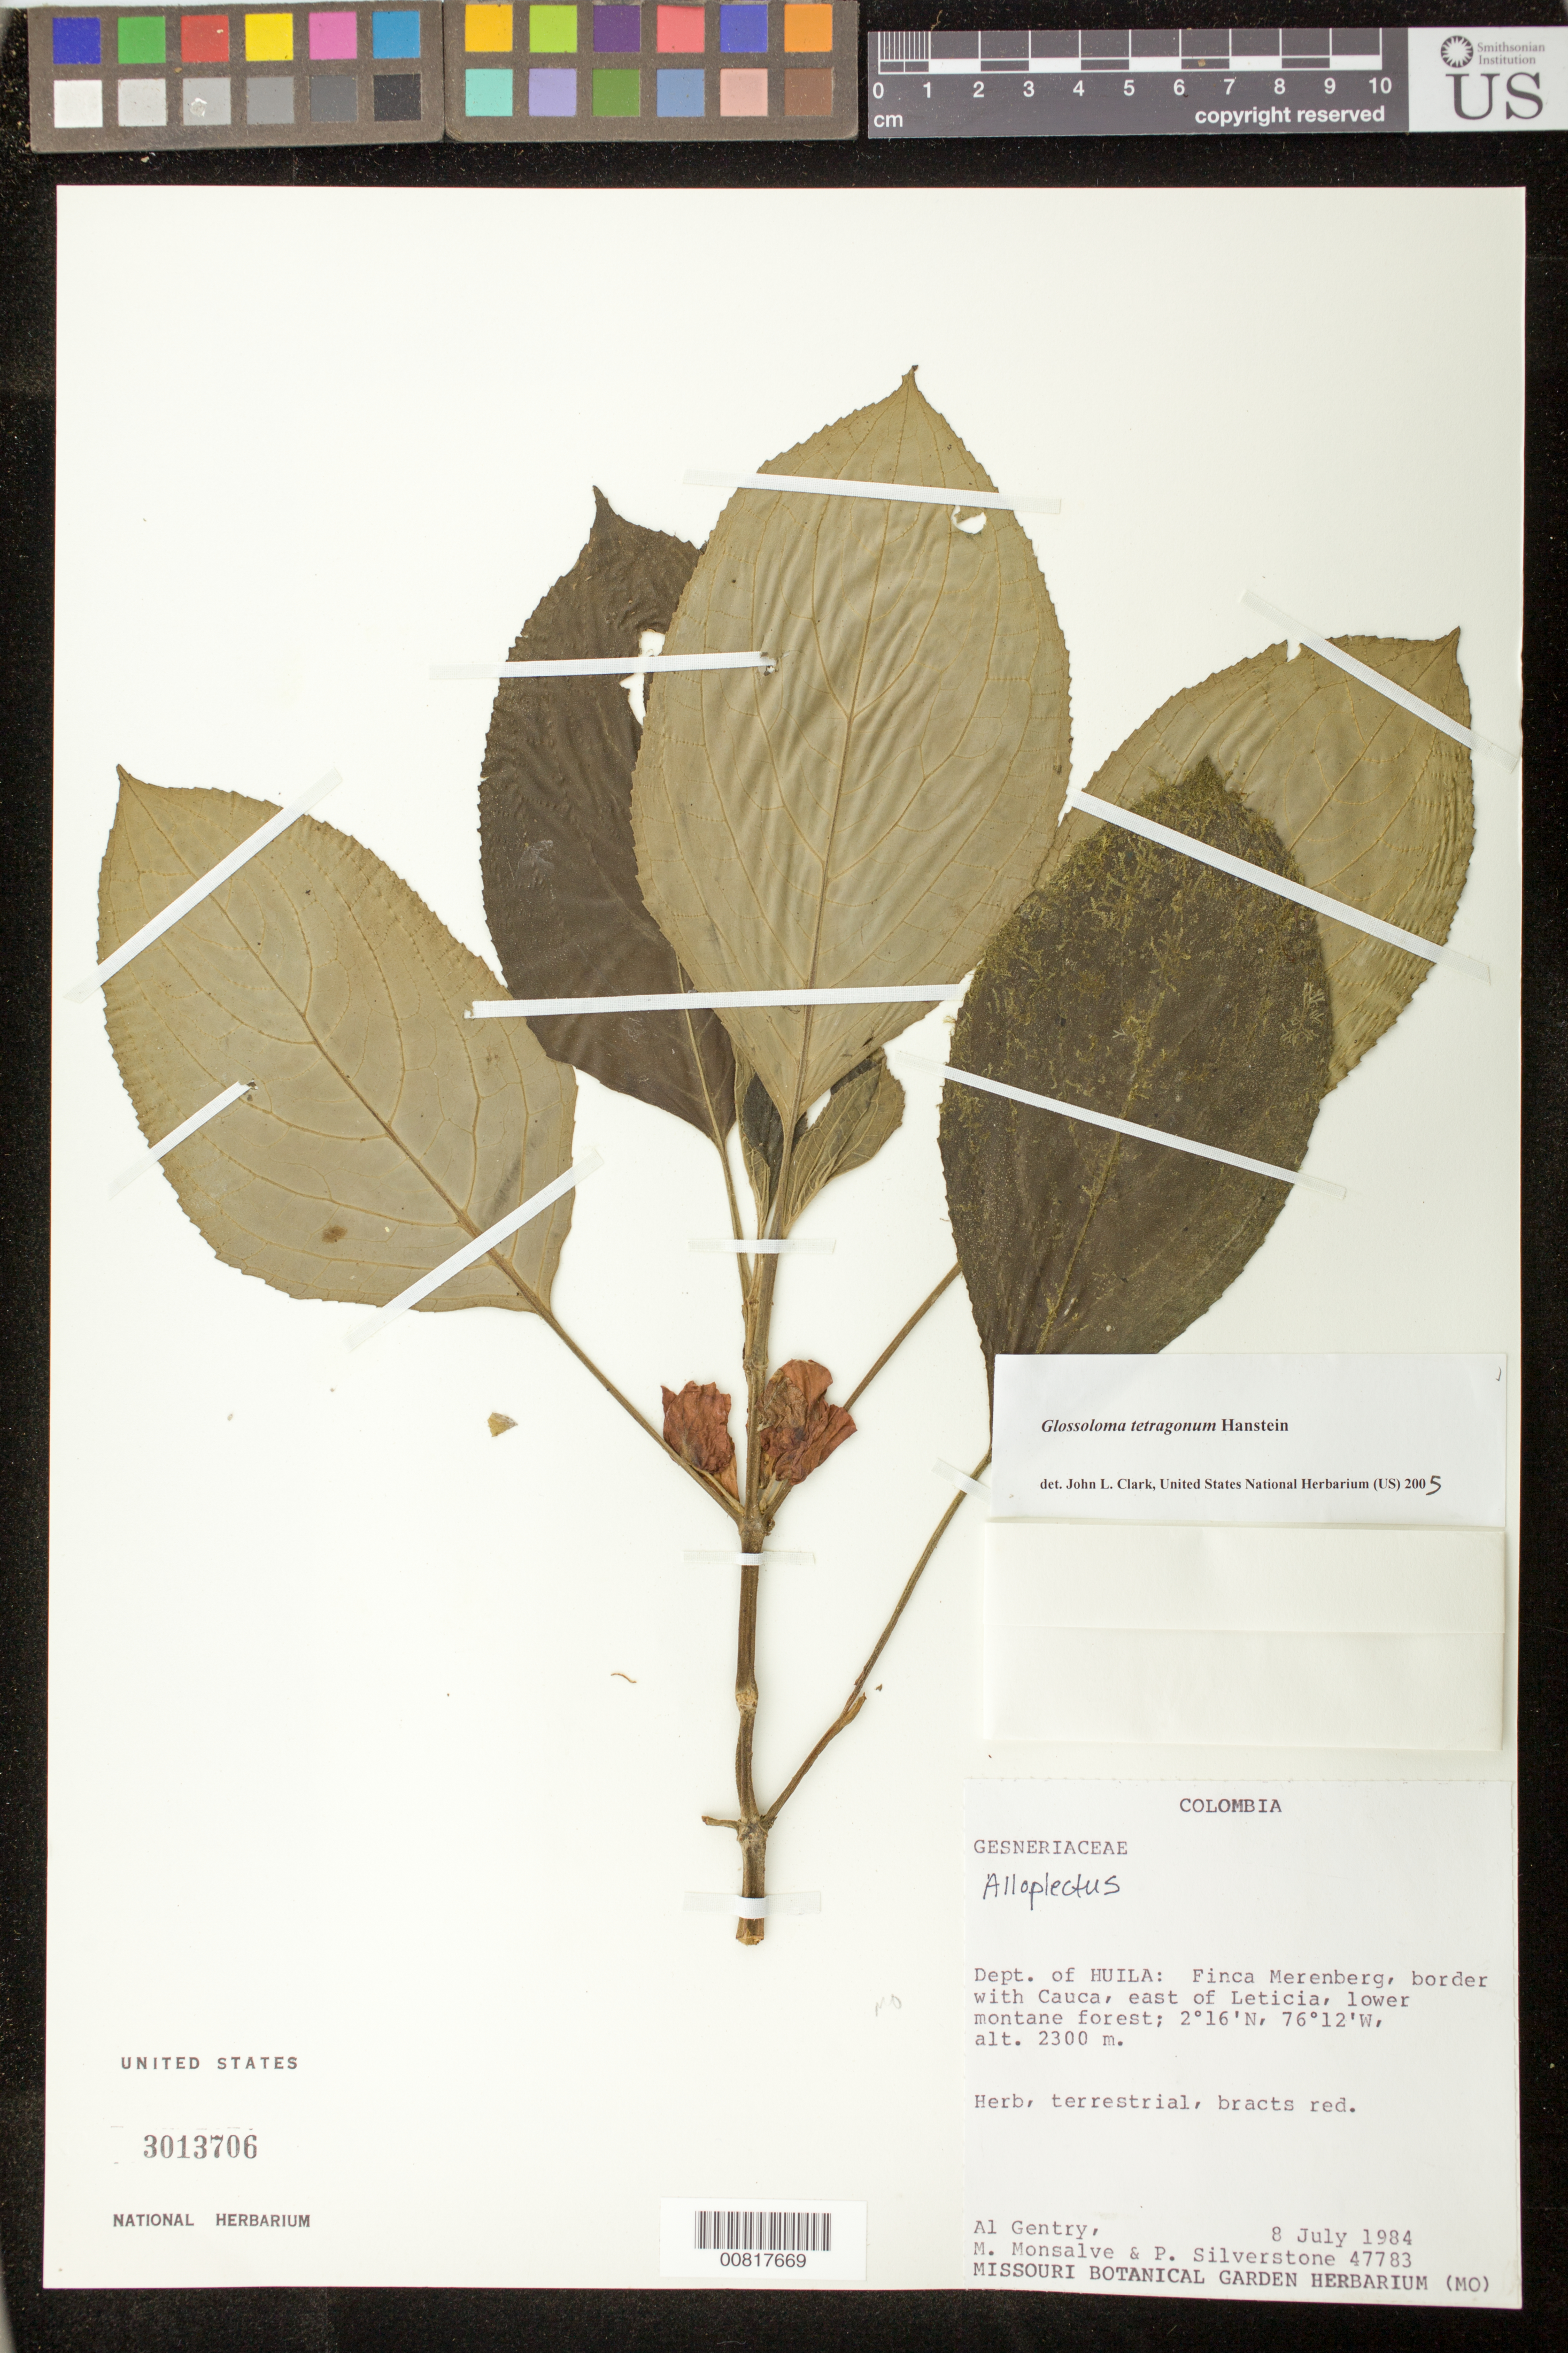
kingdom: Plantae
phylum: Tracheophyta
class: Magnoliopsida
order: Lamiales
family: Gesneriaceae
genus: Glossoloma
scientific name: Glossoloma tetragonum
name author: Hanst.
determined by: Clark, J. L., (SEL), The Marie Selby Botanical Garden (UNITED STATES)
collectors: A. H. Gentry, M. Monsalve & P. A. Silverstone-Sopkin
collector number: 47783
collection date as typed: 08 Jul 1984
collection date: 1984-07-08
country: Colombia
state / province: Huila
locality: Finca Merenberg, border with Cauca, E of Leticia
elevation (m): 2300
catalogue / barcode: US 3013706